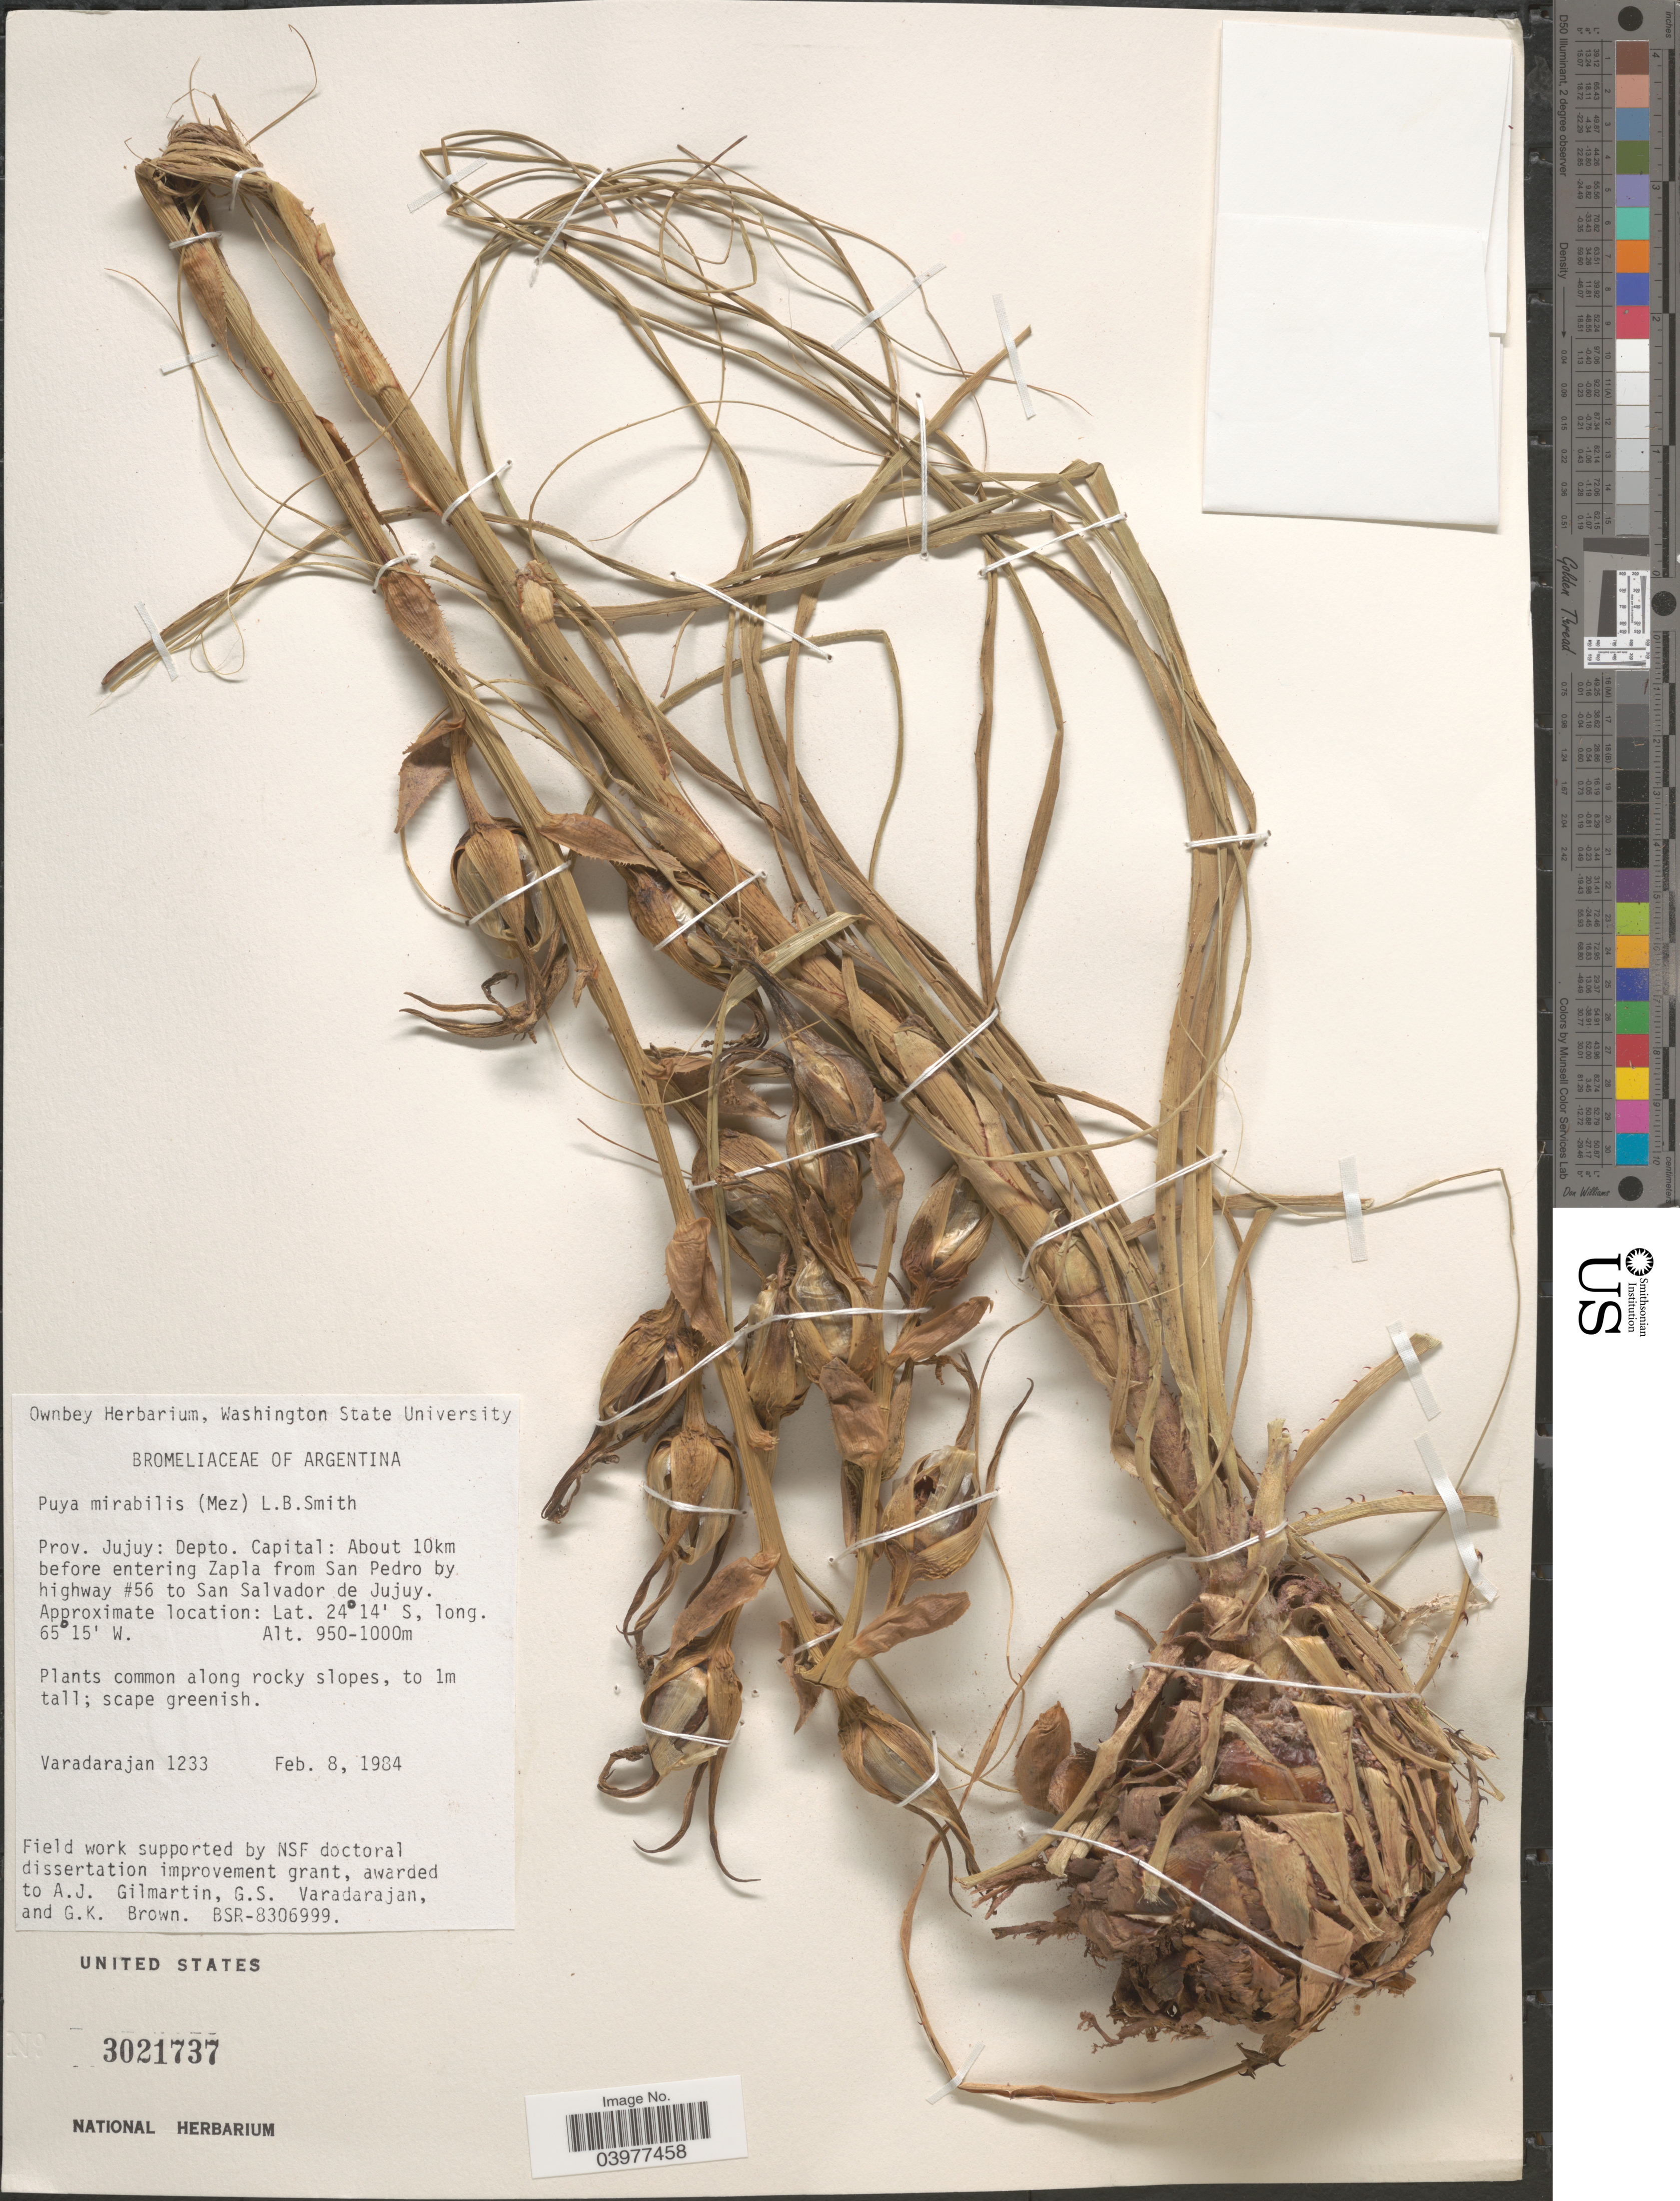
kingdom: Plantae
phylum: Tracheophyta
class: Liliopsida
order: Poales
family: Bromeliaceae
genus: Puya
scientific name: Puya mirabilis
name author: (Mez) L.B. Sm.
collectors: G. S. Varadarajan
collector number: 1233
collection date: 1984-02-08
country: Argentina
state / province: Jujuy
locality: Depto. Capital: About 10km before entering Zapla from San Pedro by highway #56 to San Salvador de Jujuy.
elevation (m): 950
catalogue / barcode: US 3021737